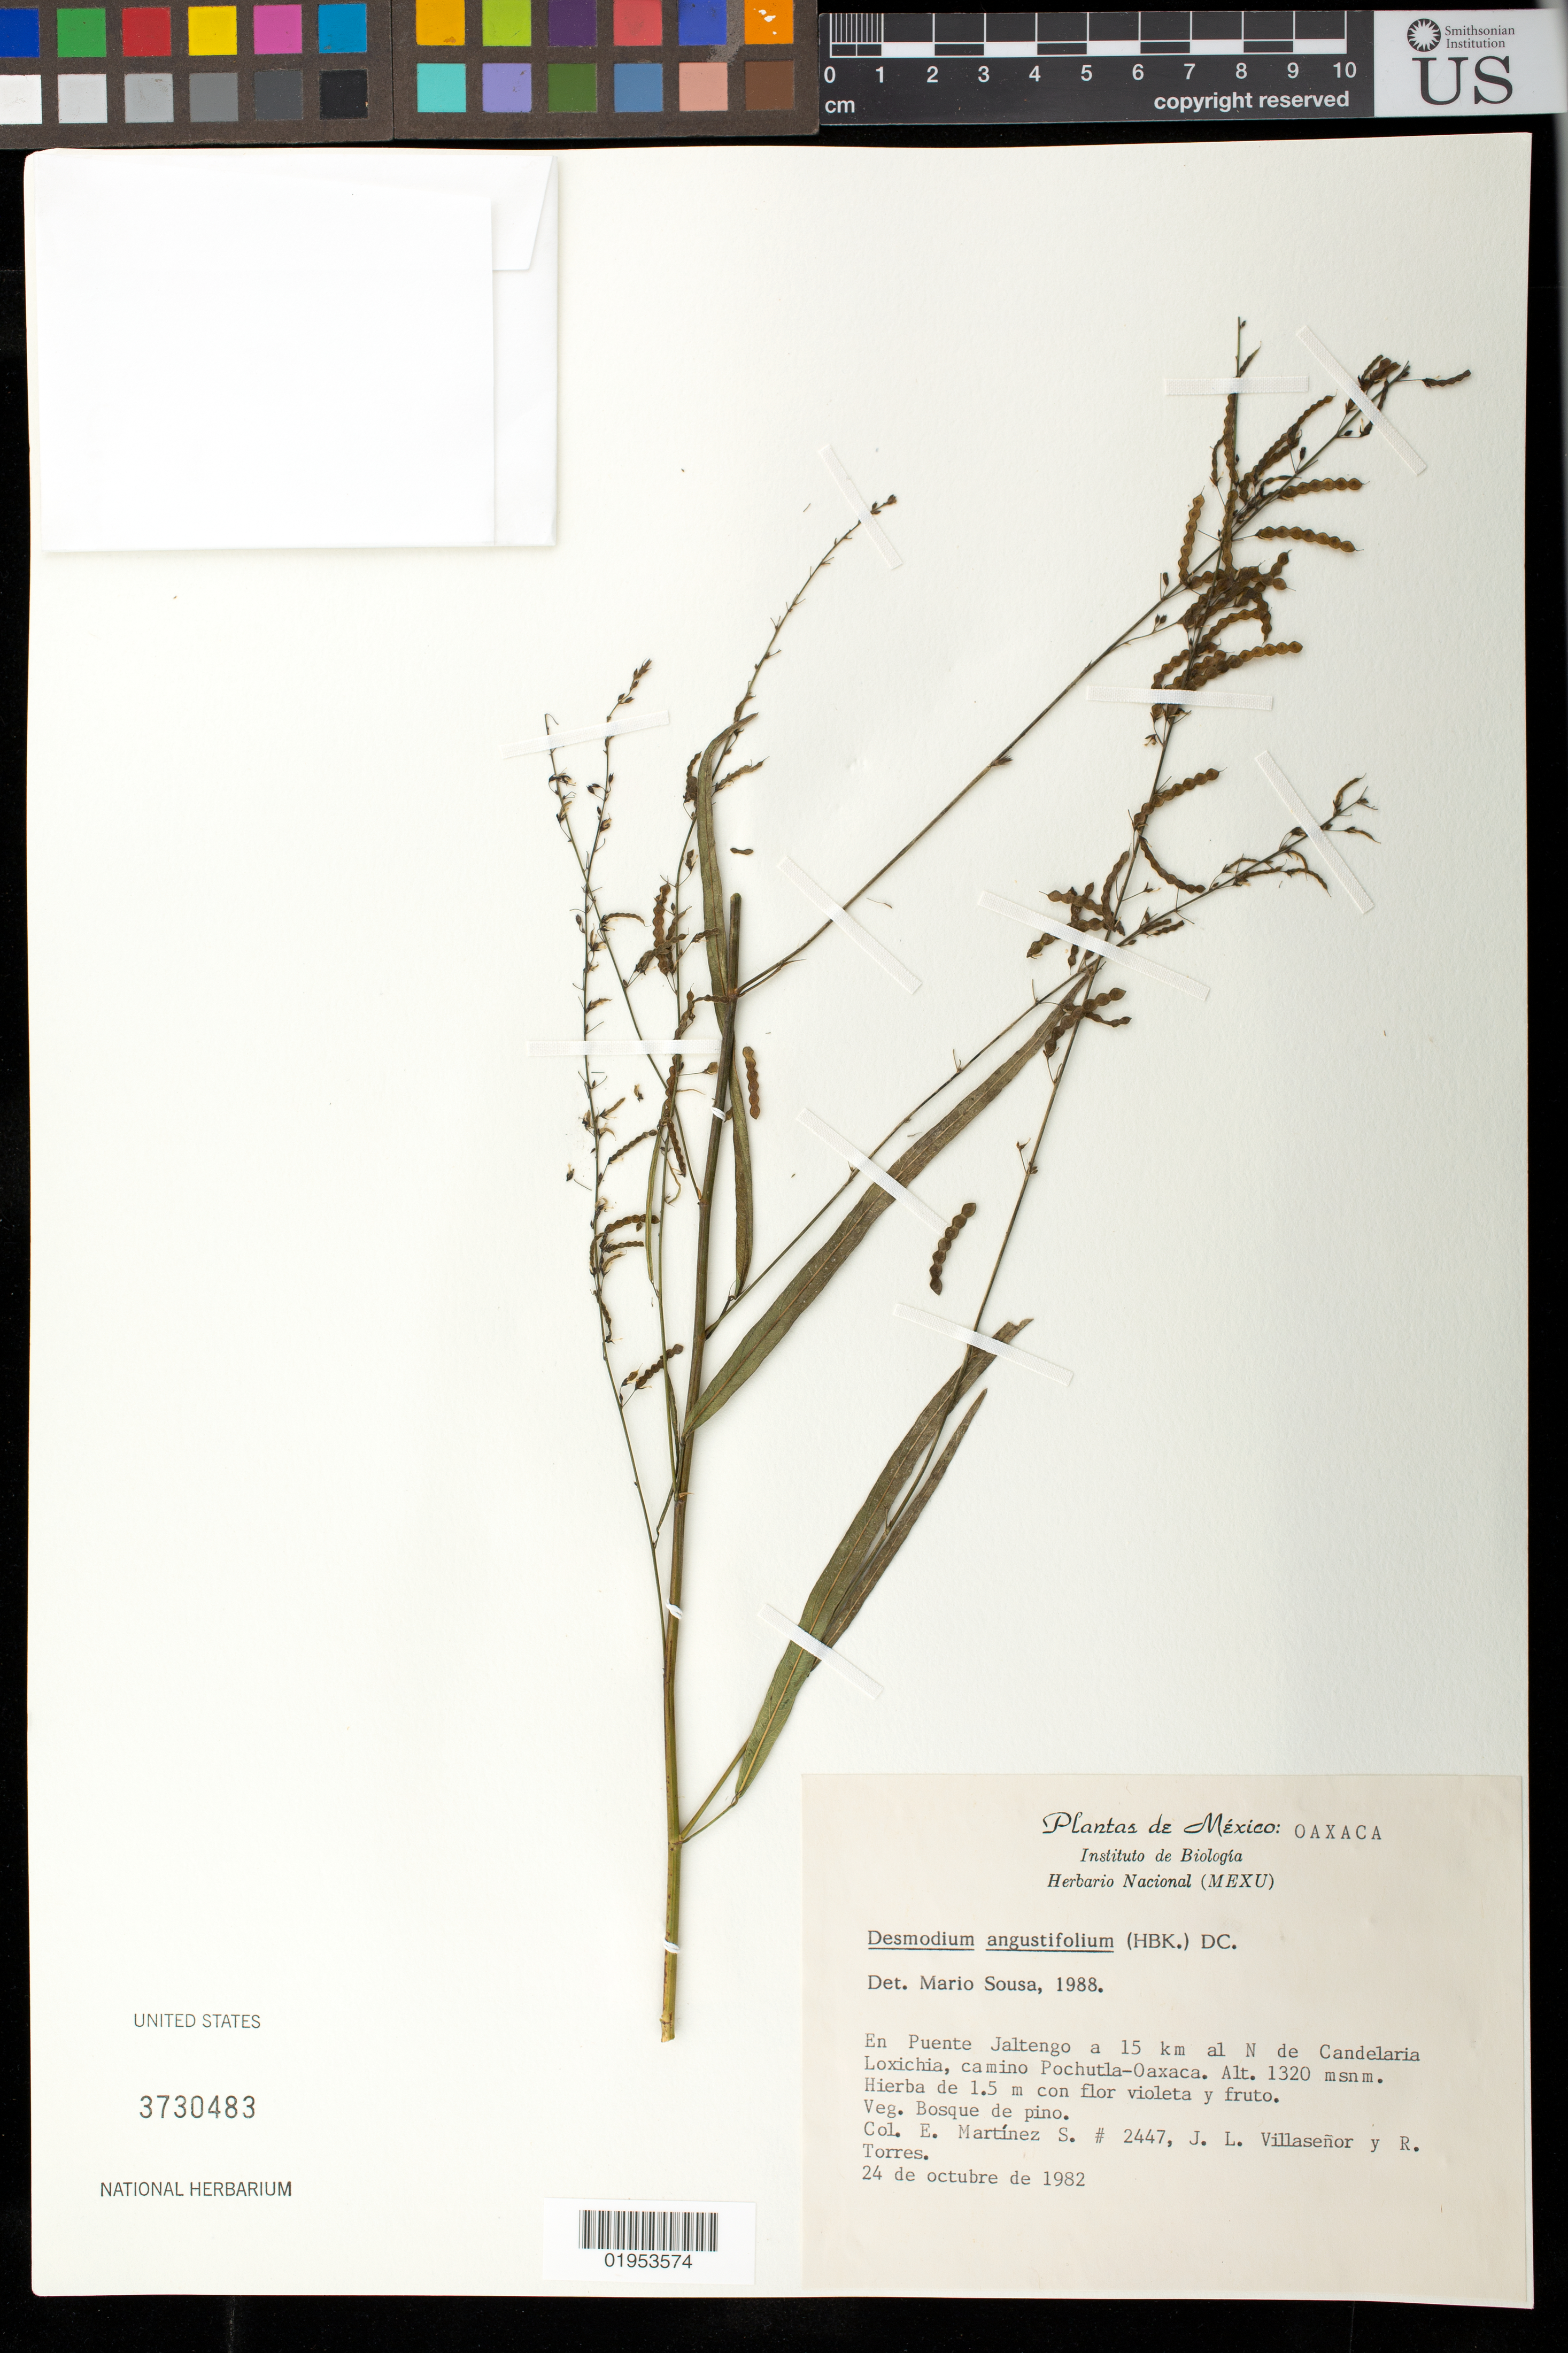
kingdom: Plantae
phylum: Tracheophyta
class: Magnoliopsida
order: Fabales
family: Fabaceae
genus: Desmodium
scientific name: Desmodium angustifolium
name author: (Kunth) DC.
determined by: Sousa S., Mario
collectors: E. Martínez S., J. L. Villasenor & R. Torres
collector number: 2447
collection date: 1982-10-24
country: Mexico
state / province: Oaxaca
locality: En Puente Jaltengo a 15 km al N de Candelaria Loxichia, camino Pochutla - Oaxaca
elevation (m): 1320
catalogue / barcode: US 3730483